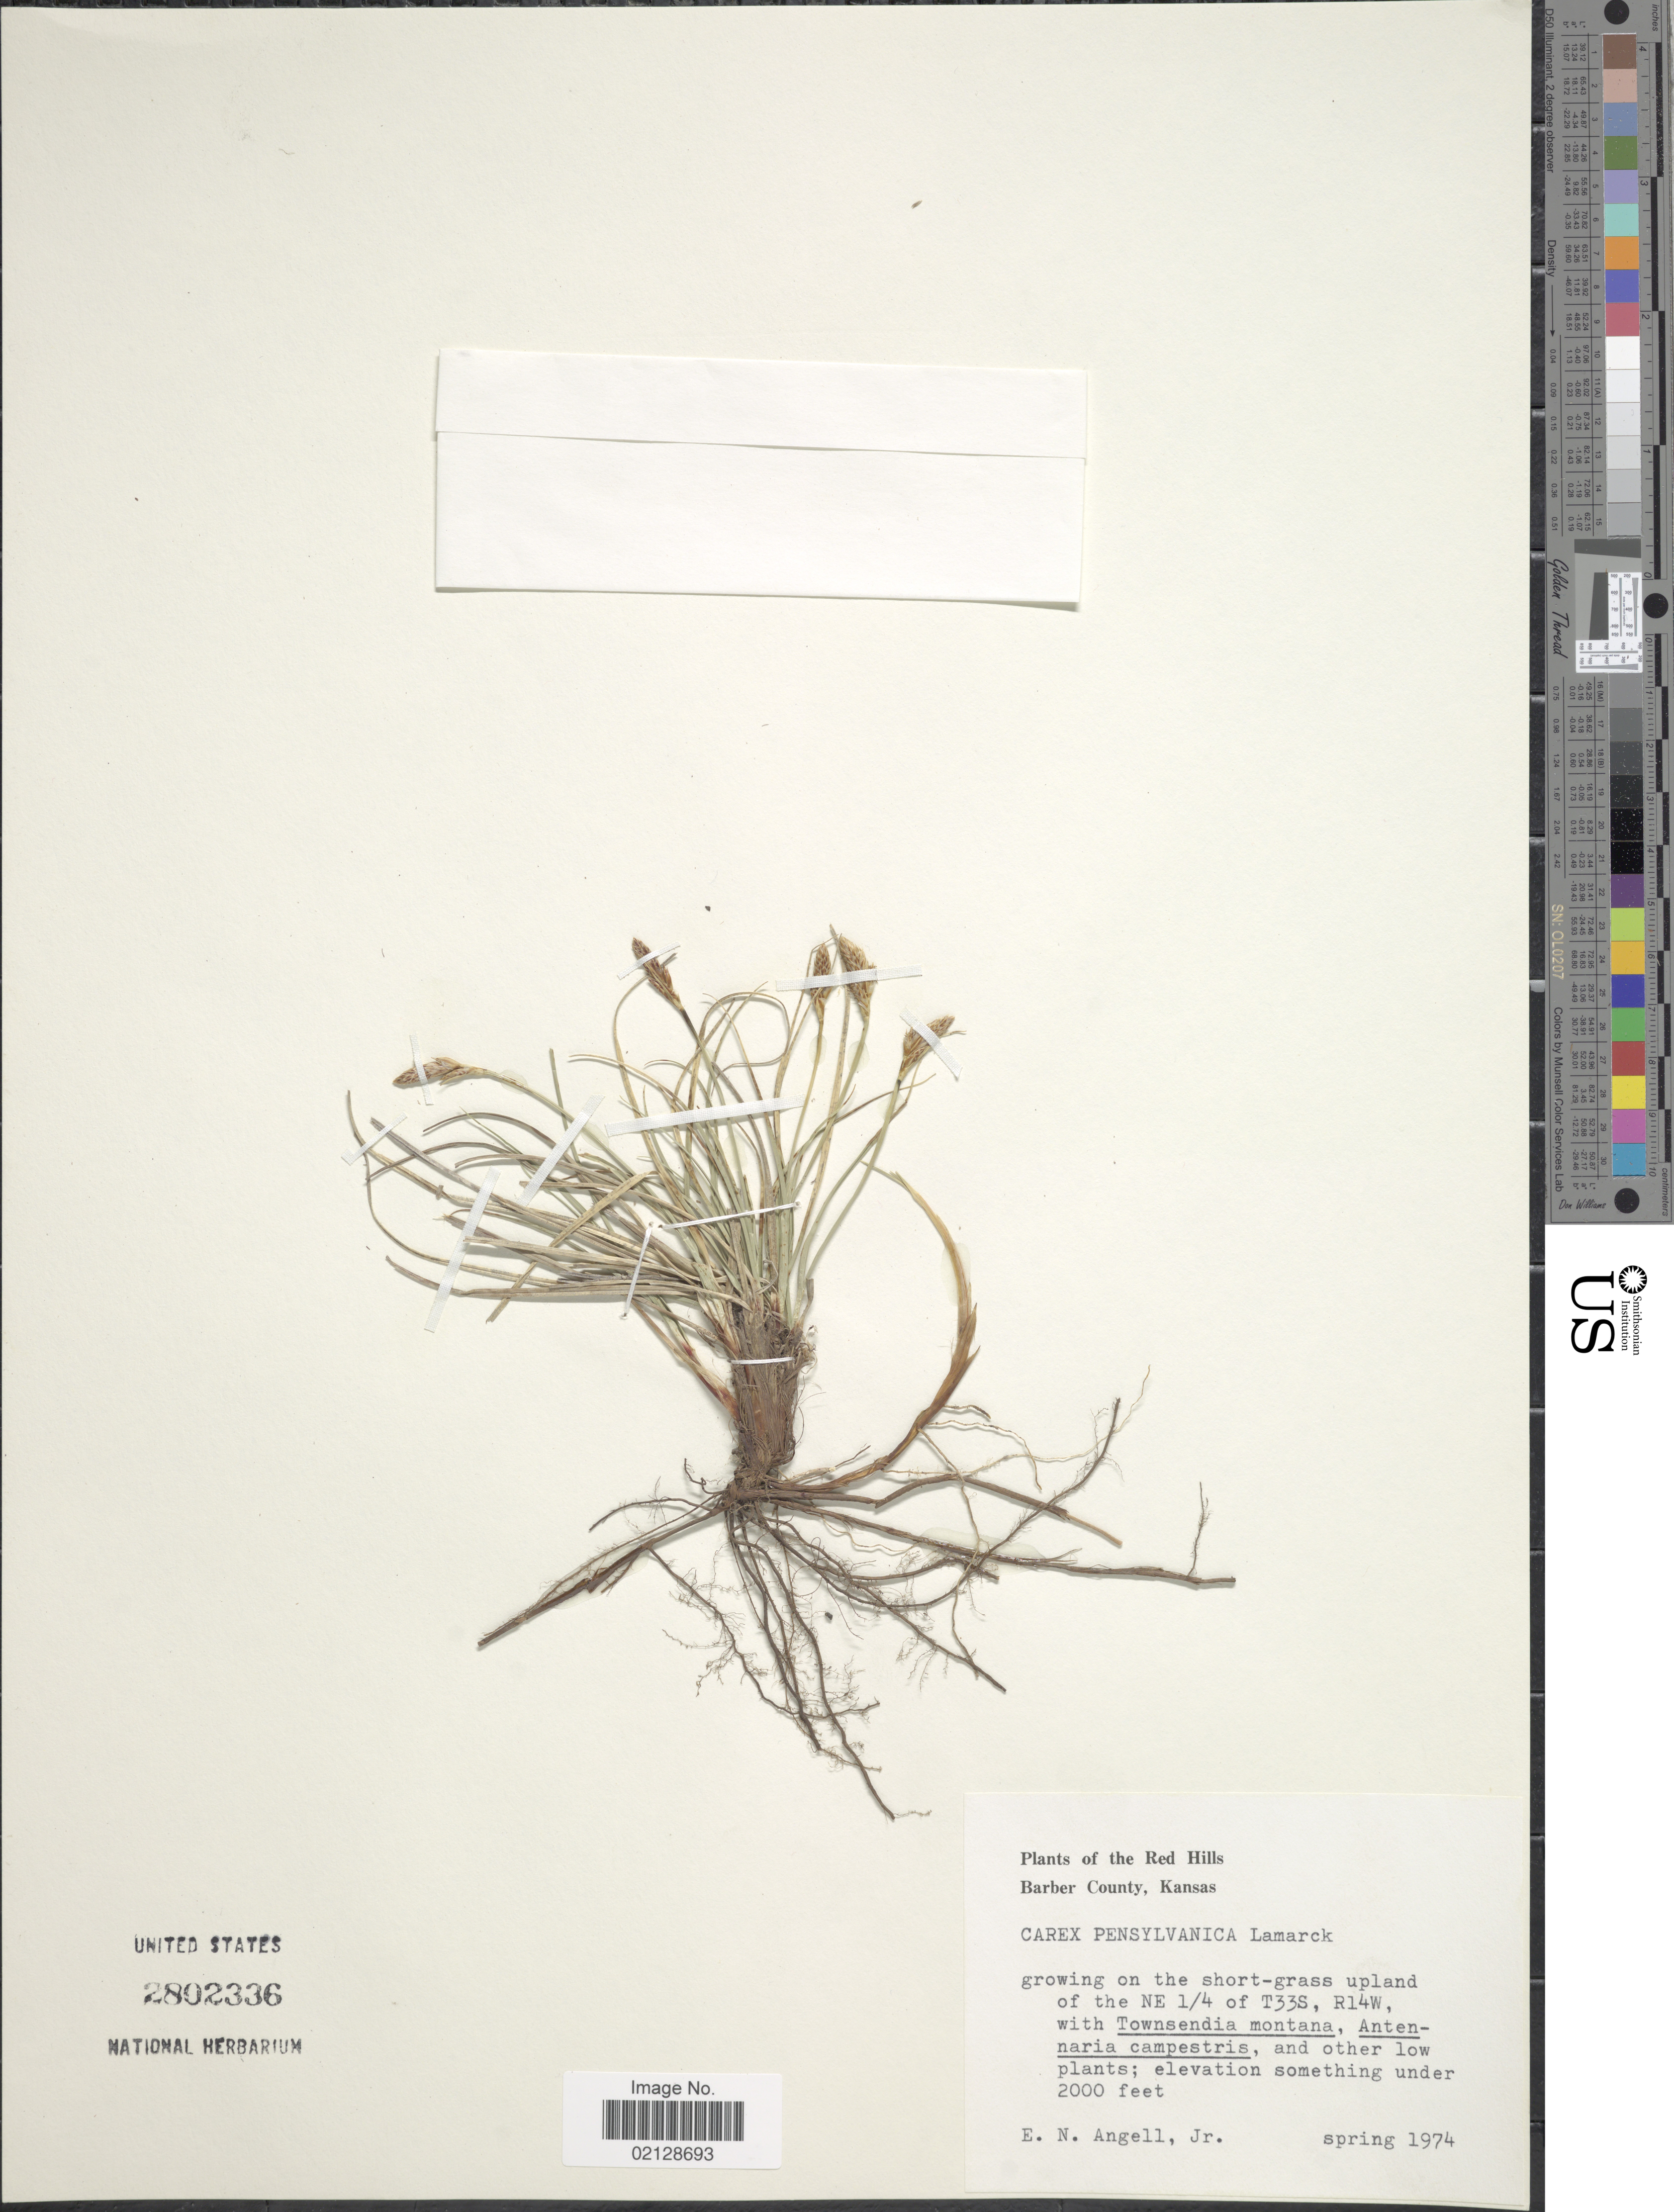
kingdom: Plantae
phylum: Tracheophyta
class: Liliopsida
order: Poales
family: Cyperaceae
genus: Carex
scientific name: Carex pensylvanica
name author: Lam.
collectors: J. Angell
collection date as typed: spring 1974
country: United States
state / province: Kansas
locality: The Red Hills, Barber County, Kansas, Growing on the short-grass upland of the NE ¼ of T33S, R14W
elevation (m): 610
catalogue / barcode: US 2802336